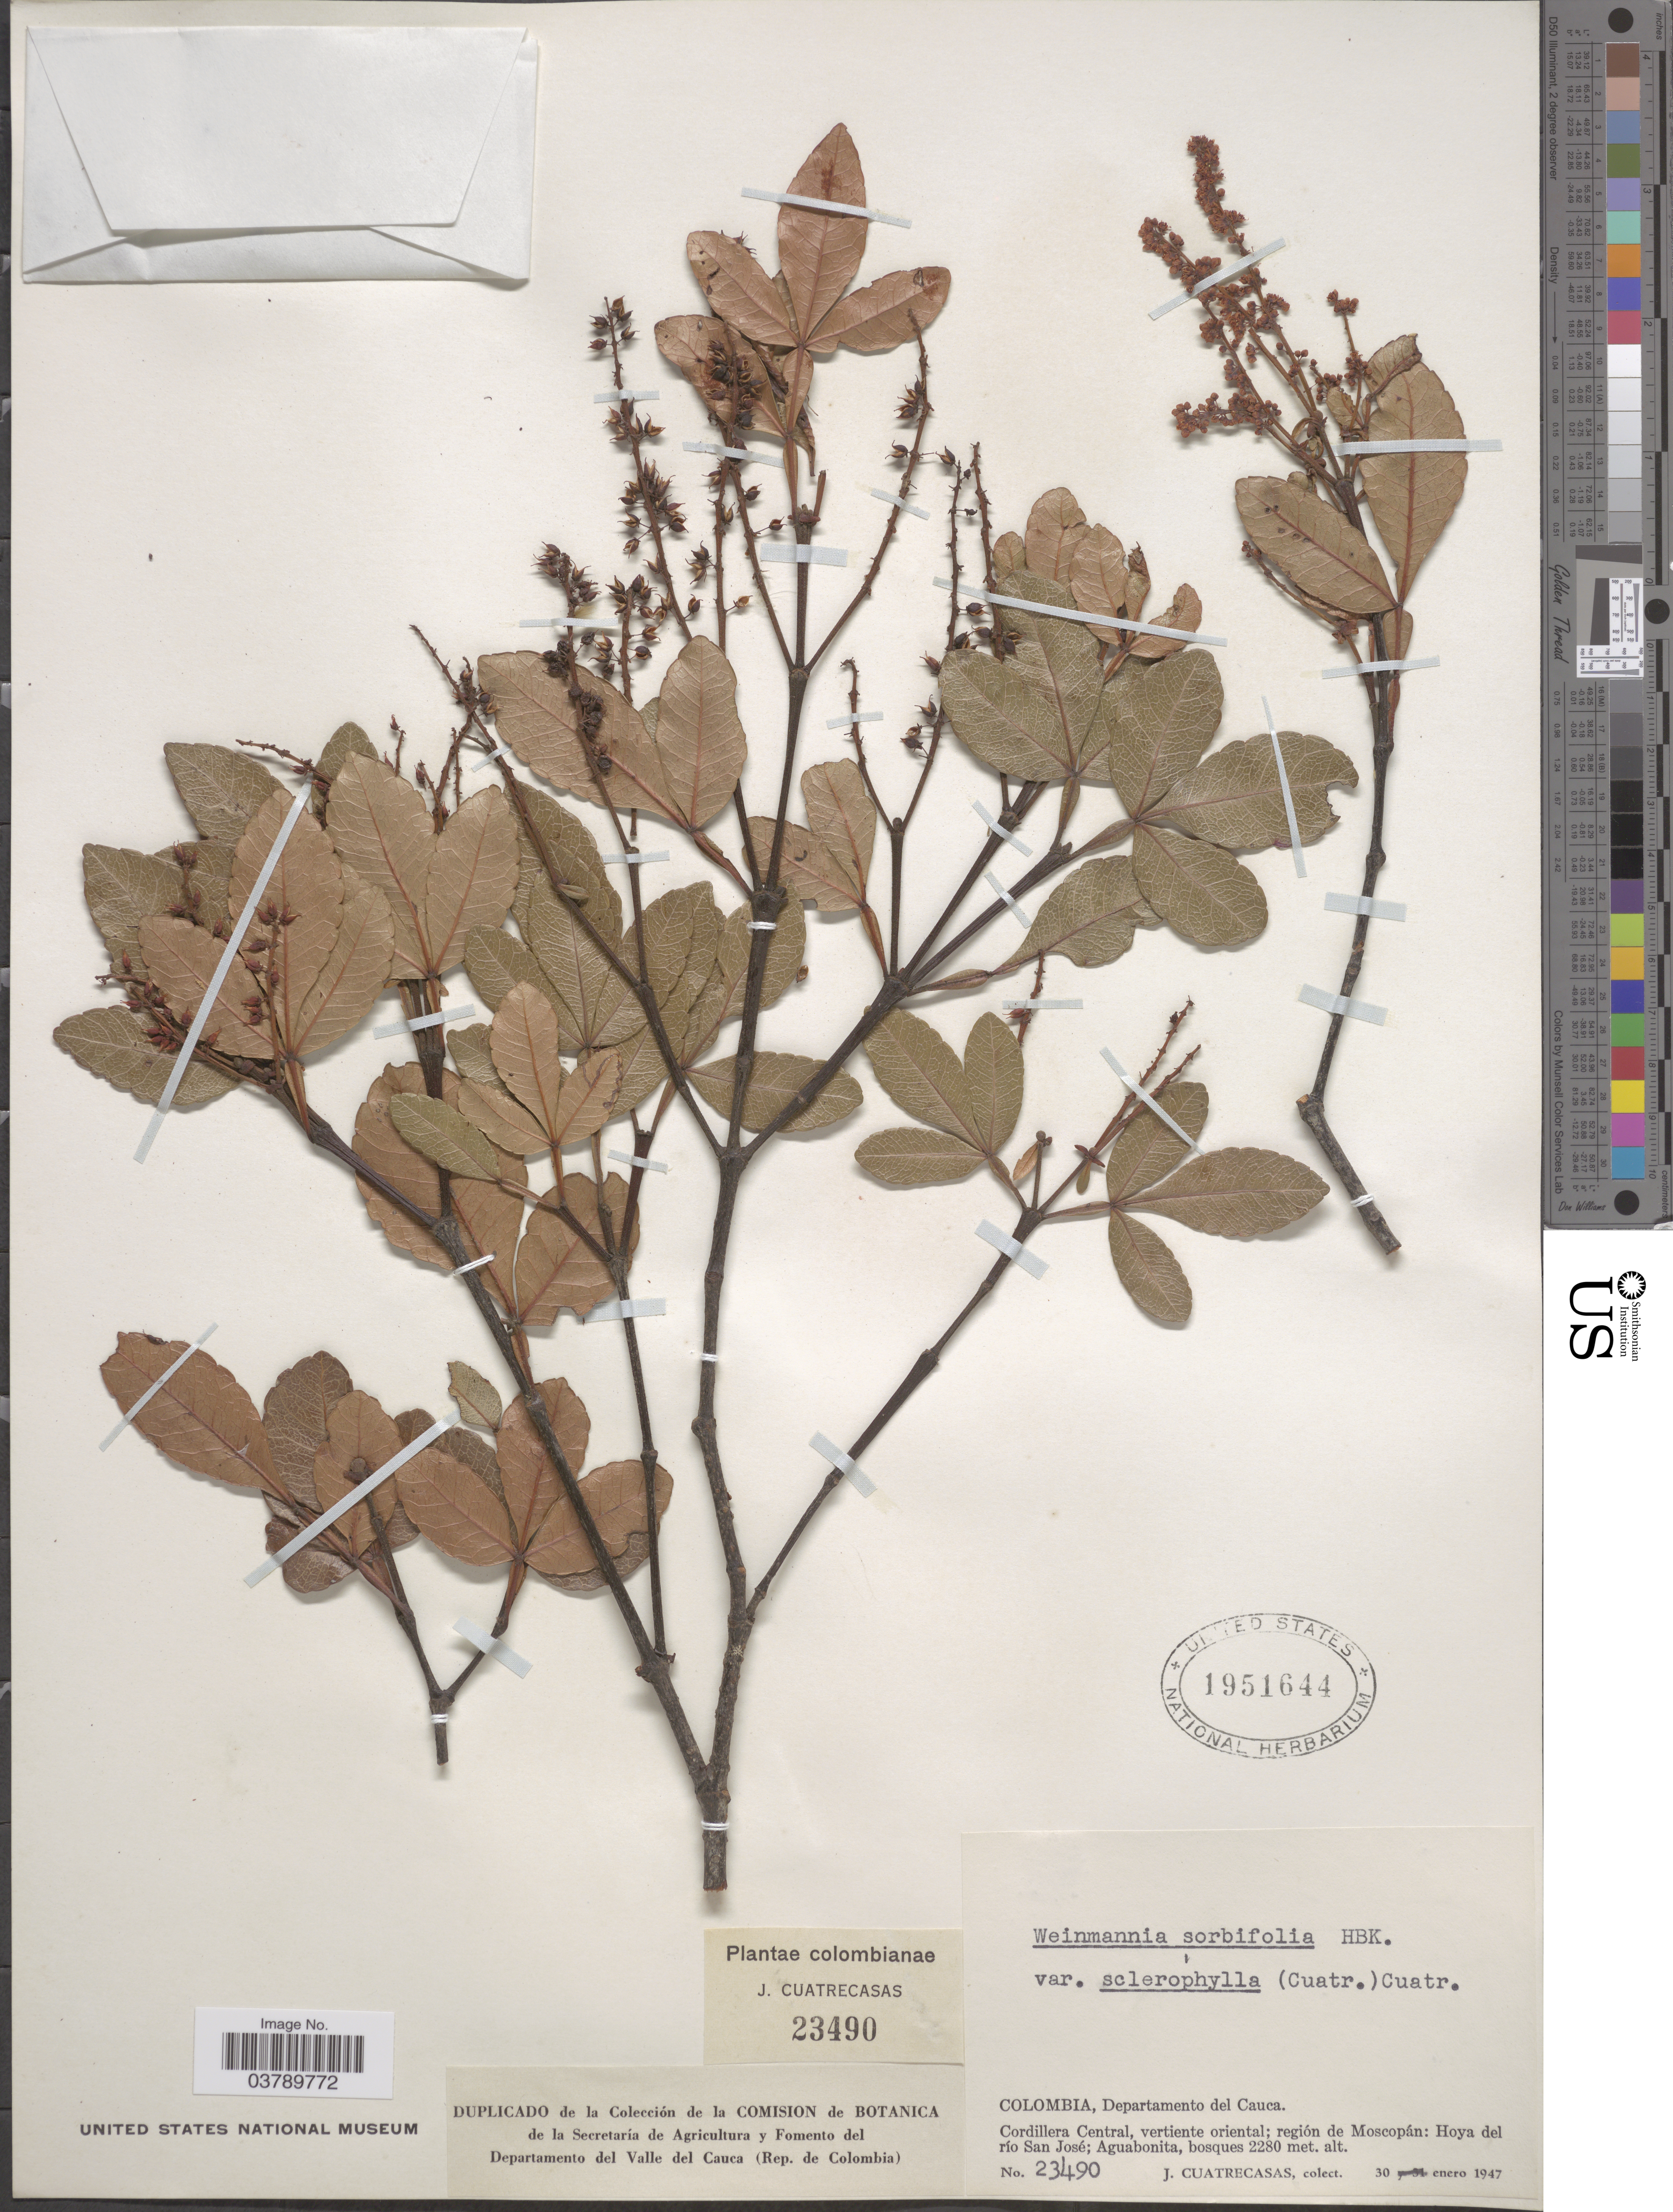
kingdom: Plantae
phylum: Tracheophyta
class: Magnoliopsida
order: Oxalidales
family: Cunoniaceae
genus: Weinmannia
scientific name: Weinmannia sorbifolia var. sclerophylla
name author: (Cuatrec.) Cuatrec.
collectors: J. Cuatrecasas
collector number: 23490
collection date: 1947-01-30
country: Colombia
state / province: Cauca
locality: Departamento del Cauca. Cordillera Central, vertiente oriental; región de Moscopán: Hoya del río San José; Aguabonita.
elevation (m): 2280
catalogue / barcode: US 1951644